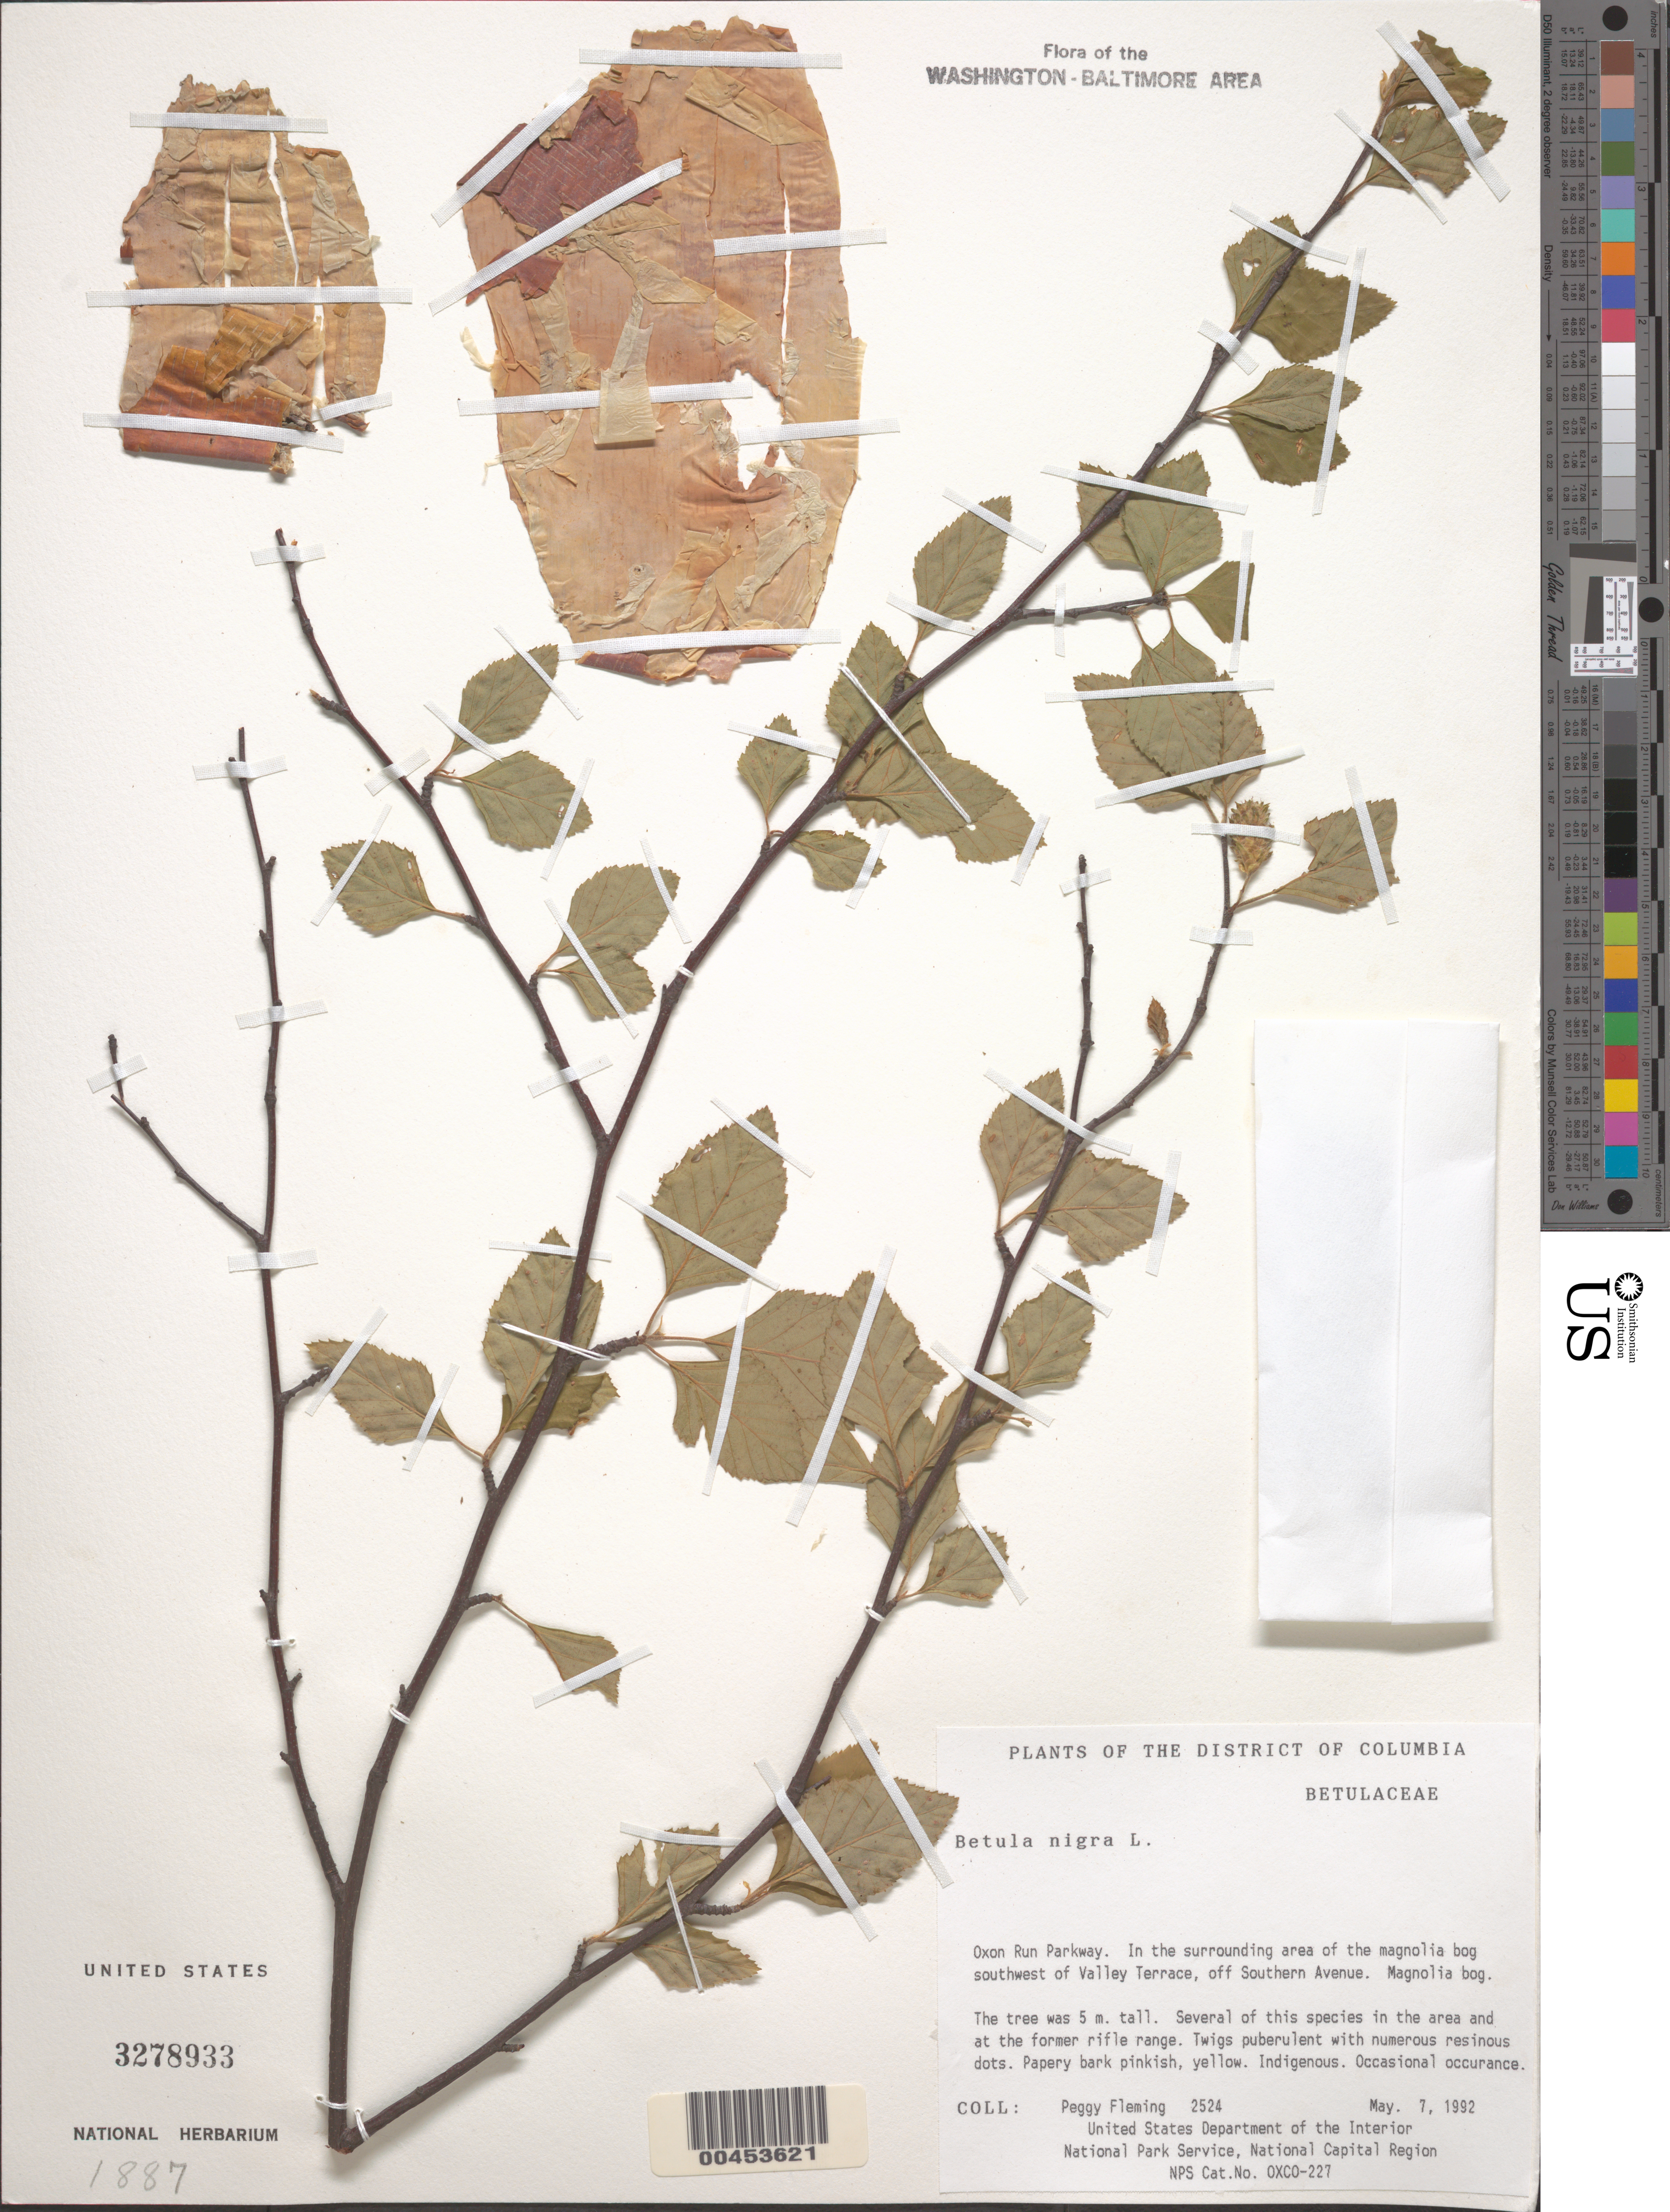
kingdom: Plantae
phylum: Tracheophyta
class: Magnoliopsida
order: Fagales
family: Betulaceae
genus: Betula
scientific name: Betula nigra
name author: L.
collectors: P. Fleming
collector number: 2524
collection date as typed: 07 May 1992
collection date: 1992-05-07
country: United States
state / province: District of Columbia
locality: Oxon Run Parkway, area around Magnolia Bog, SW of Valley Terrace, off Southern Ave.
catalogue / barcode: US 3278933